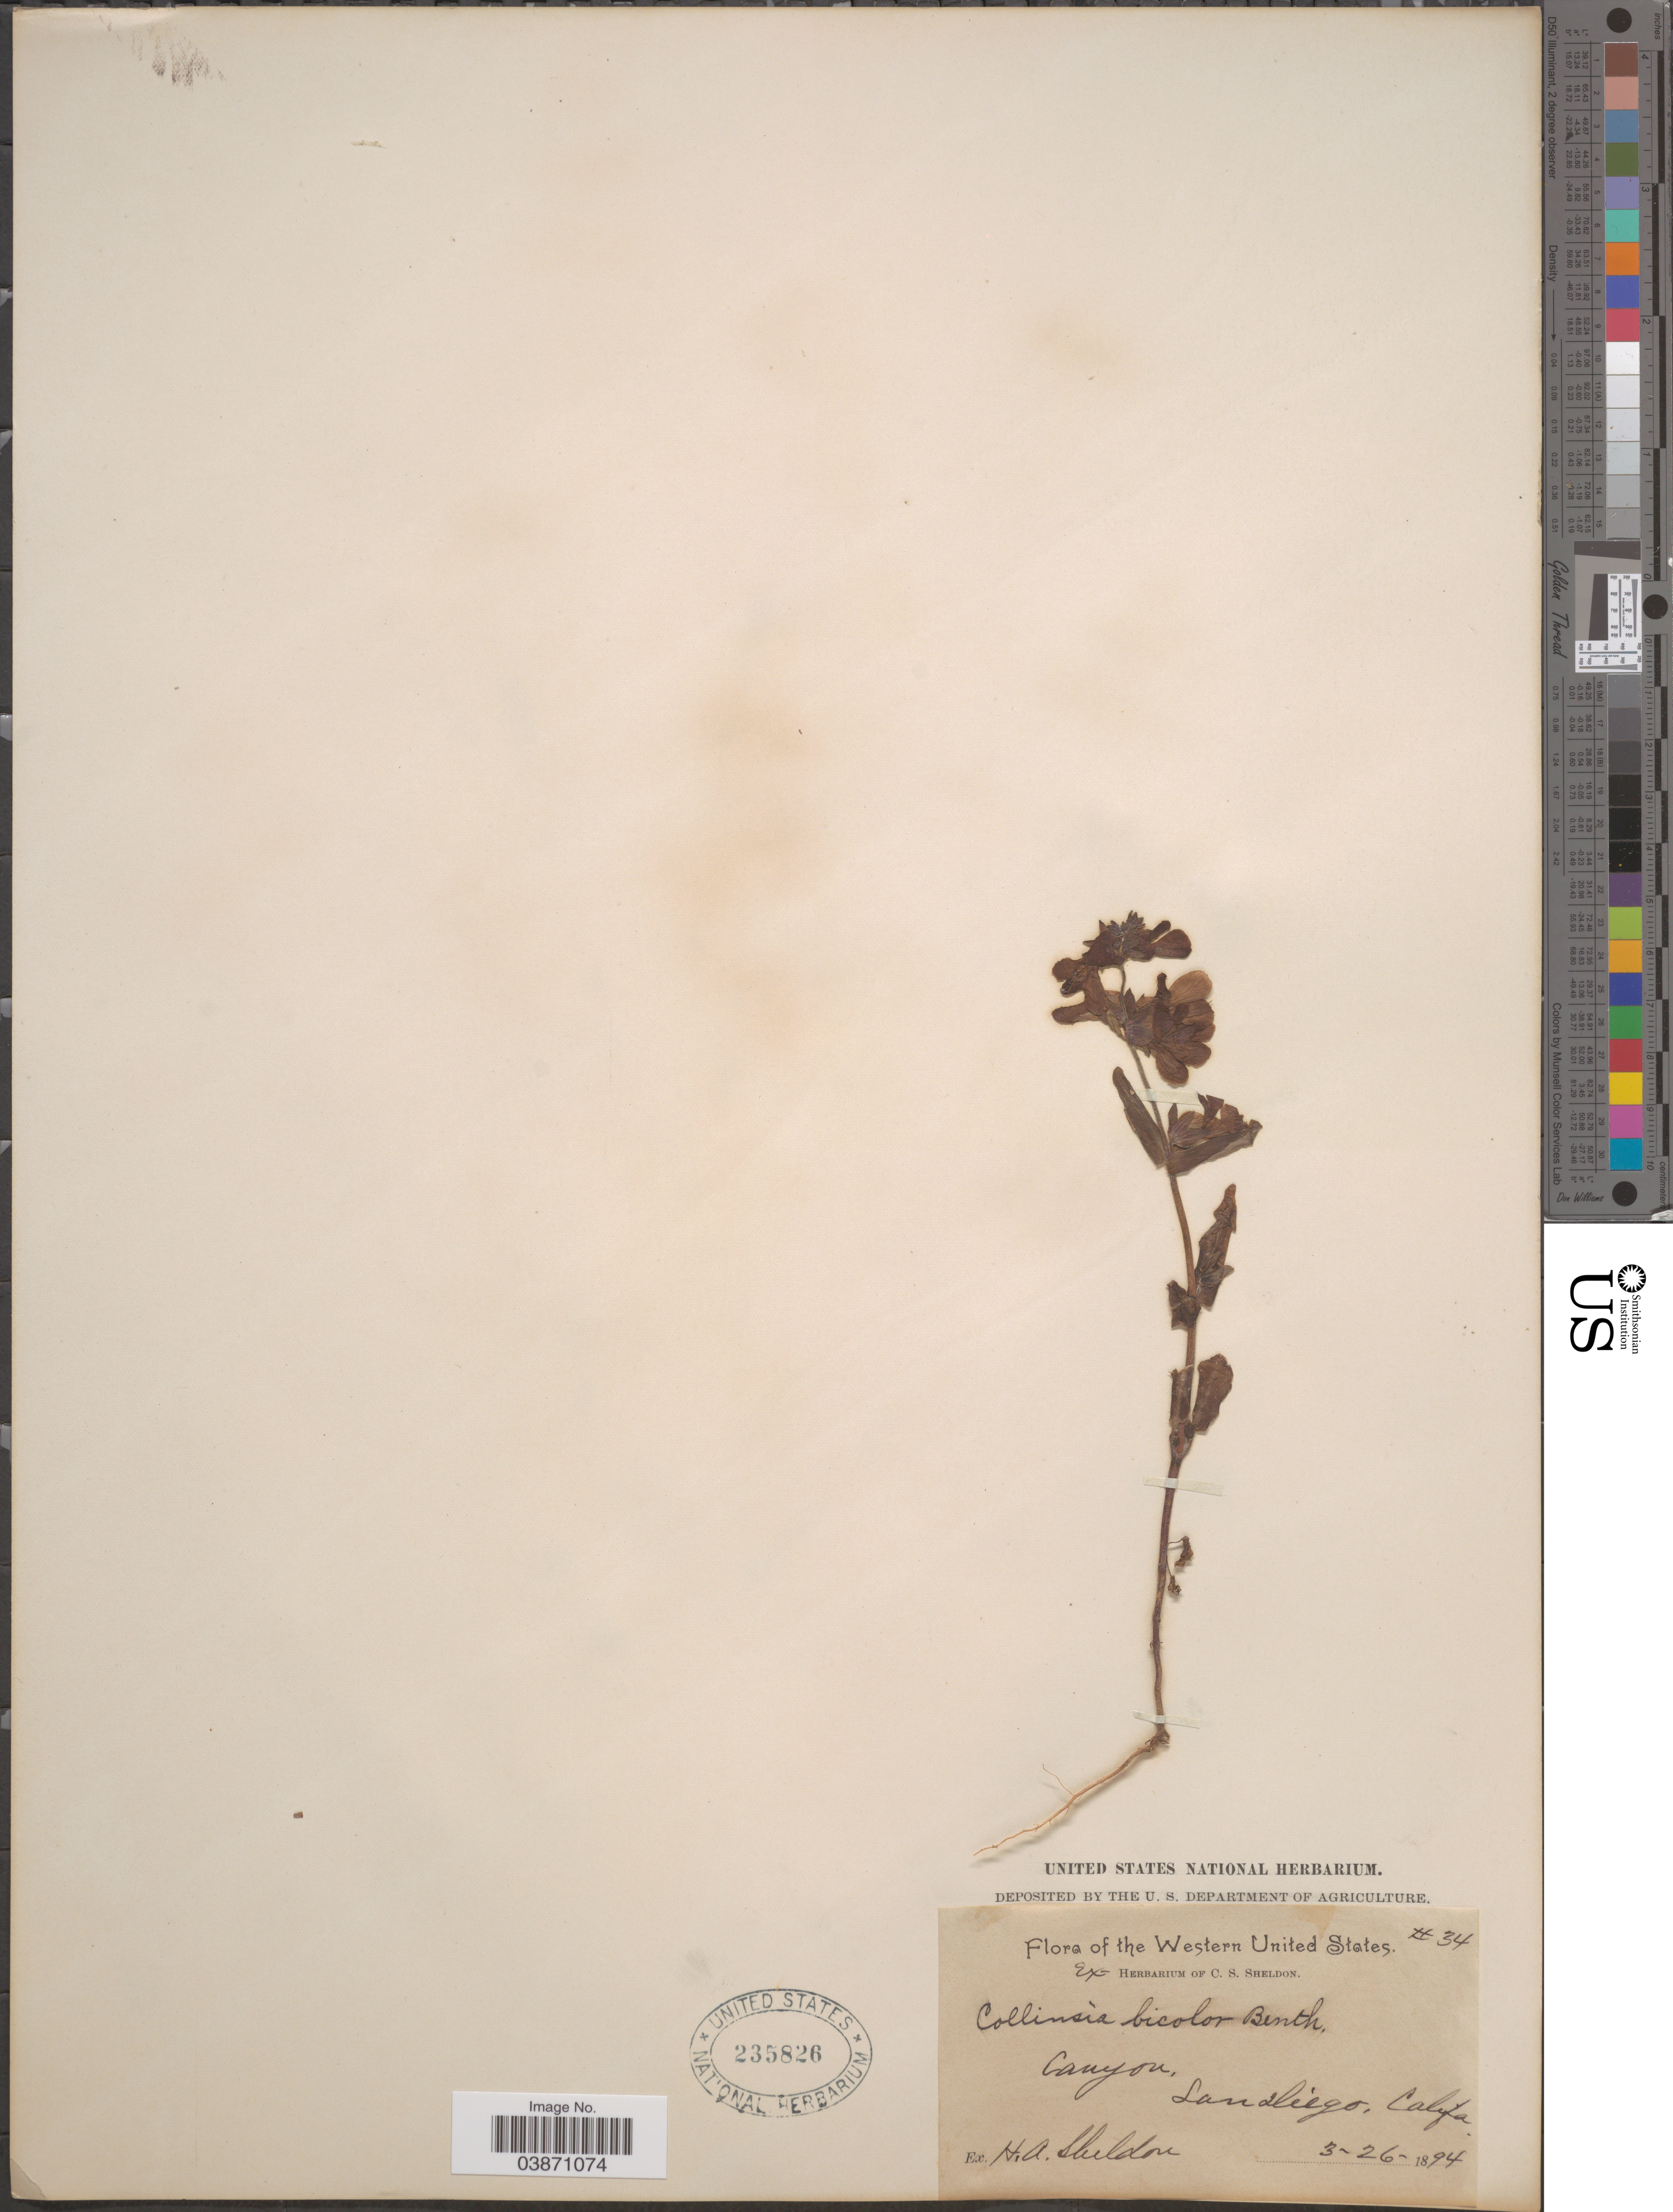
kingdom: Plantae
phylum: Tracheophyta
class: Magnoliopsida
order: Lamiales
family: Plantaginaceae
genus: Collinsia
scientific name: Collinsia bicolor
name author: Raf.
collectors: H. Sheldon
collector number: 34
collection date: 1894-03-26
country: United States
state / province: California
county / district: San Diego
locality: Western United States. Canyon, San Diego.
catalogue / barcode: US 235826